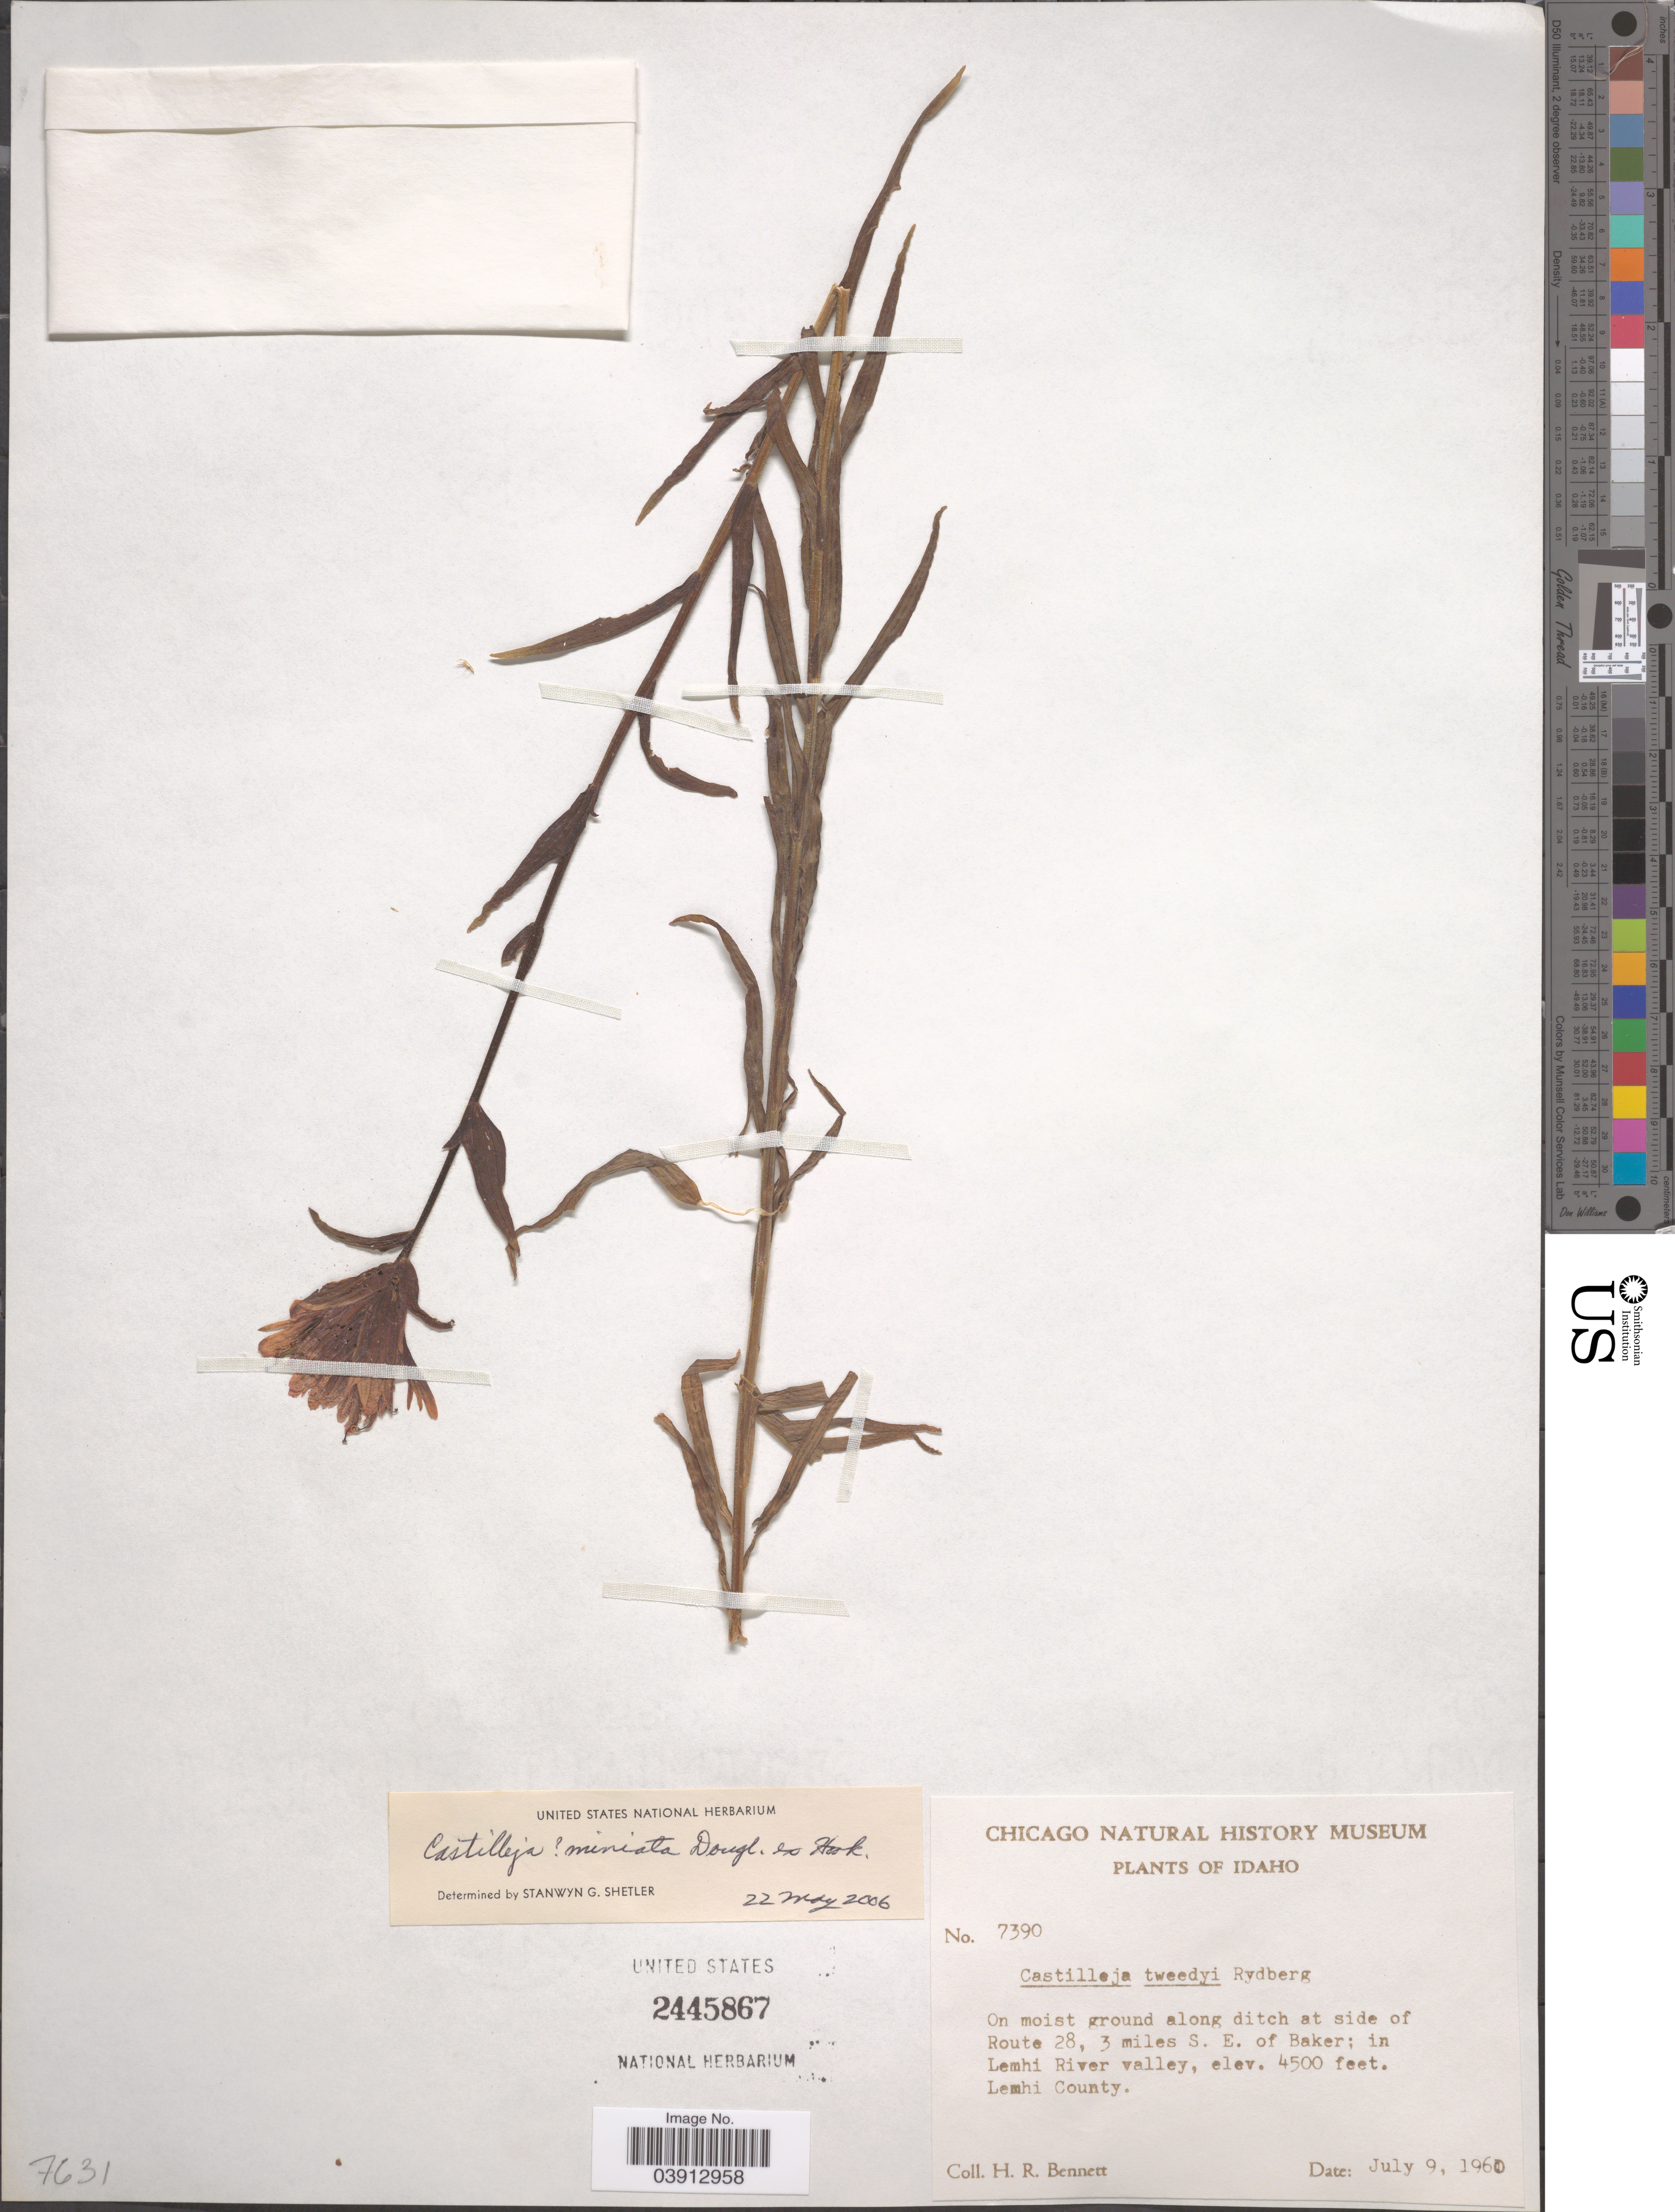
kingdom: Plantae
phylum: Tracheophyta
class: Magnoliopsida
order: Lamiales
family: Orobanchaceae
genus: Castilleja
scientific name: Castilleja miniata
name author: Douglas ex Hook.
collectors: H. R. Bennett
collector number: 7390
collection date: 1960-07-09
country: United States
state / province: Idaho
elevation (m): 1372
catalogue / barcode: US 2445867